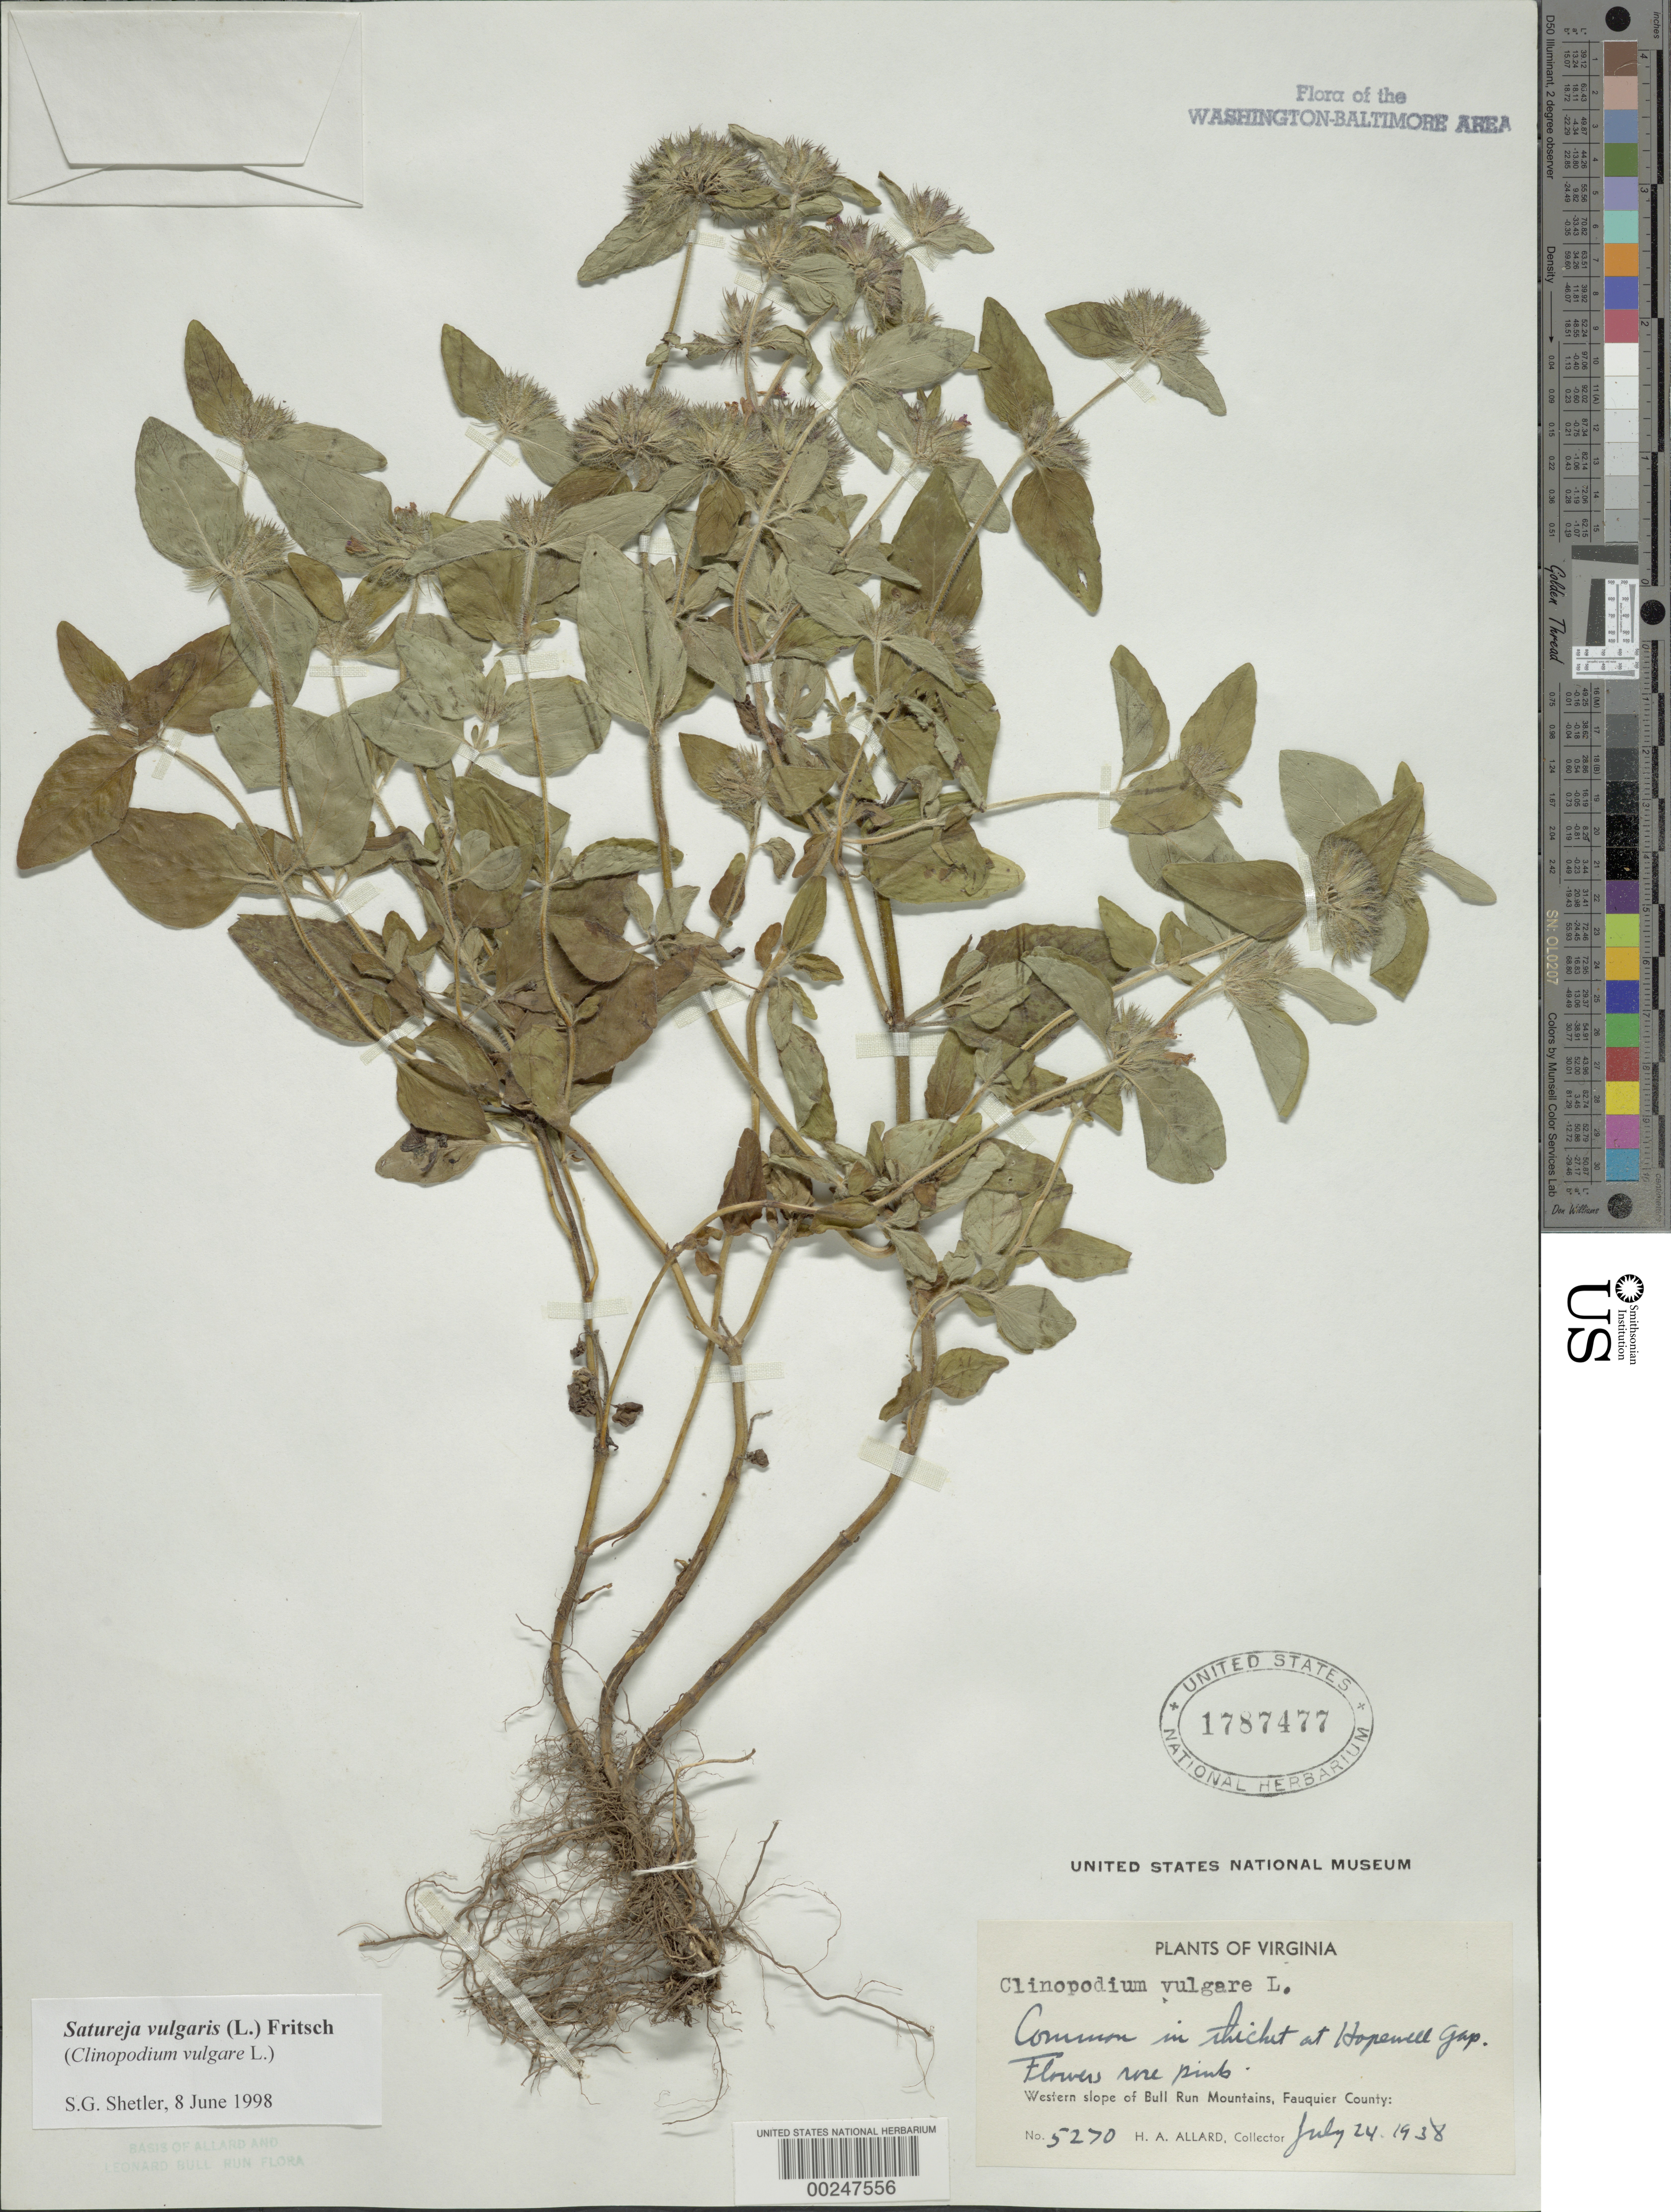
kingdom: Plantae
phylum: Tracheophyta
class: Magnoliopsida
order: Lamiales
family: Lamiaceae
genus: Clinopodium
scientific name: Clinopodium vulgare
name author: L.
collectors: H. A. Allard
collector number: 5270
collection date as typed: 24 Jul 1938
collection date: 1938-07-24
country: United States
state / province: Virginia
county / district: Fauquier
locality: At Hopewell Gap, western slope of Bull Run Mts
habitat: In thicket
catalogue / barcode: US 1787477